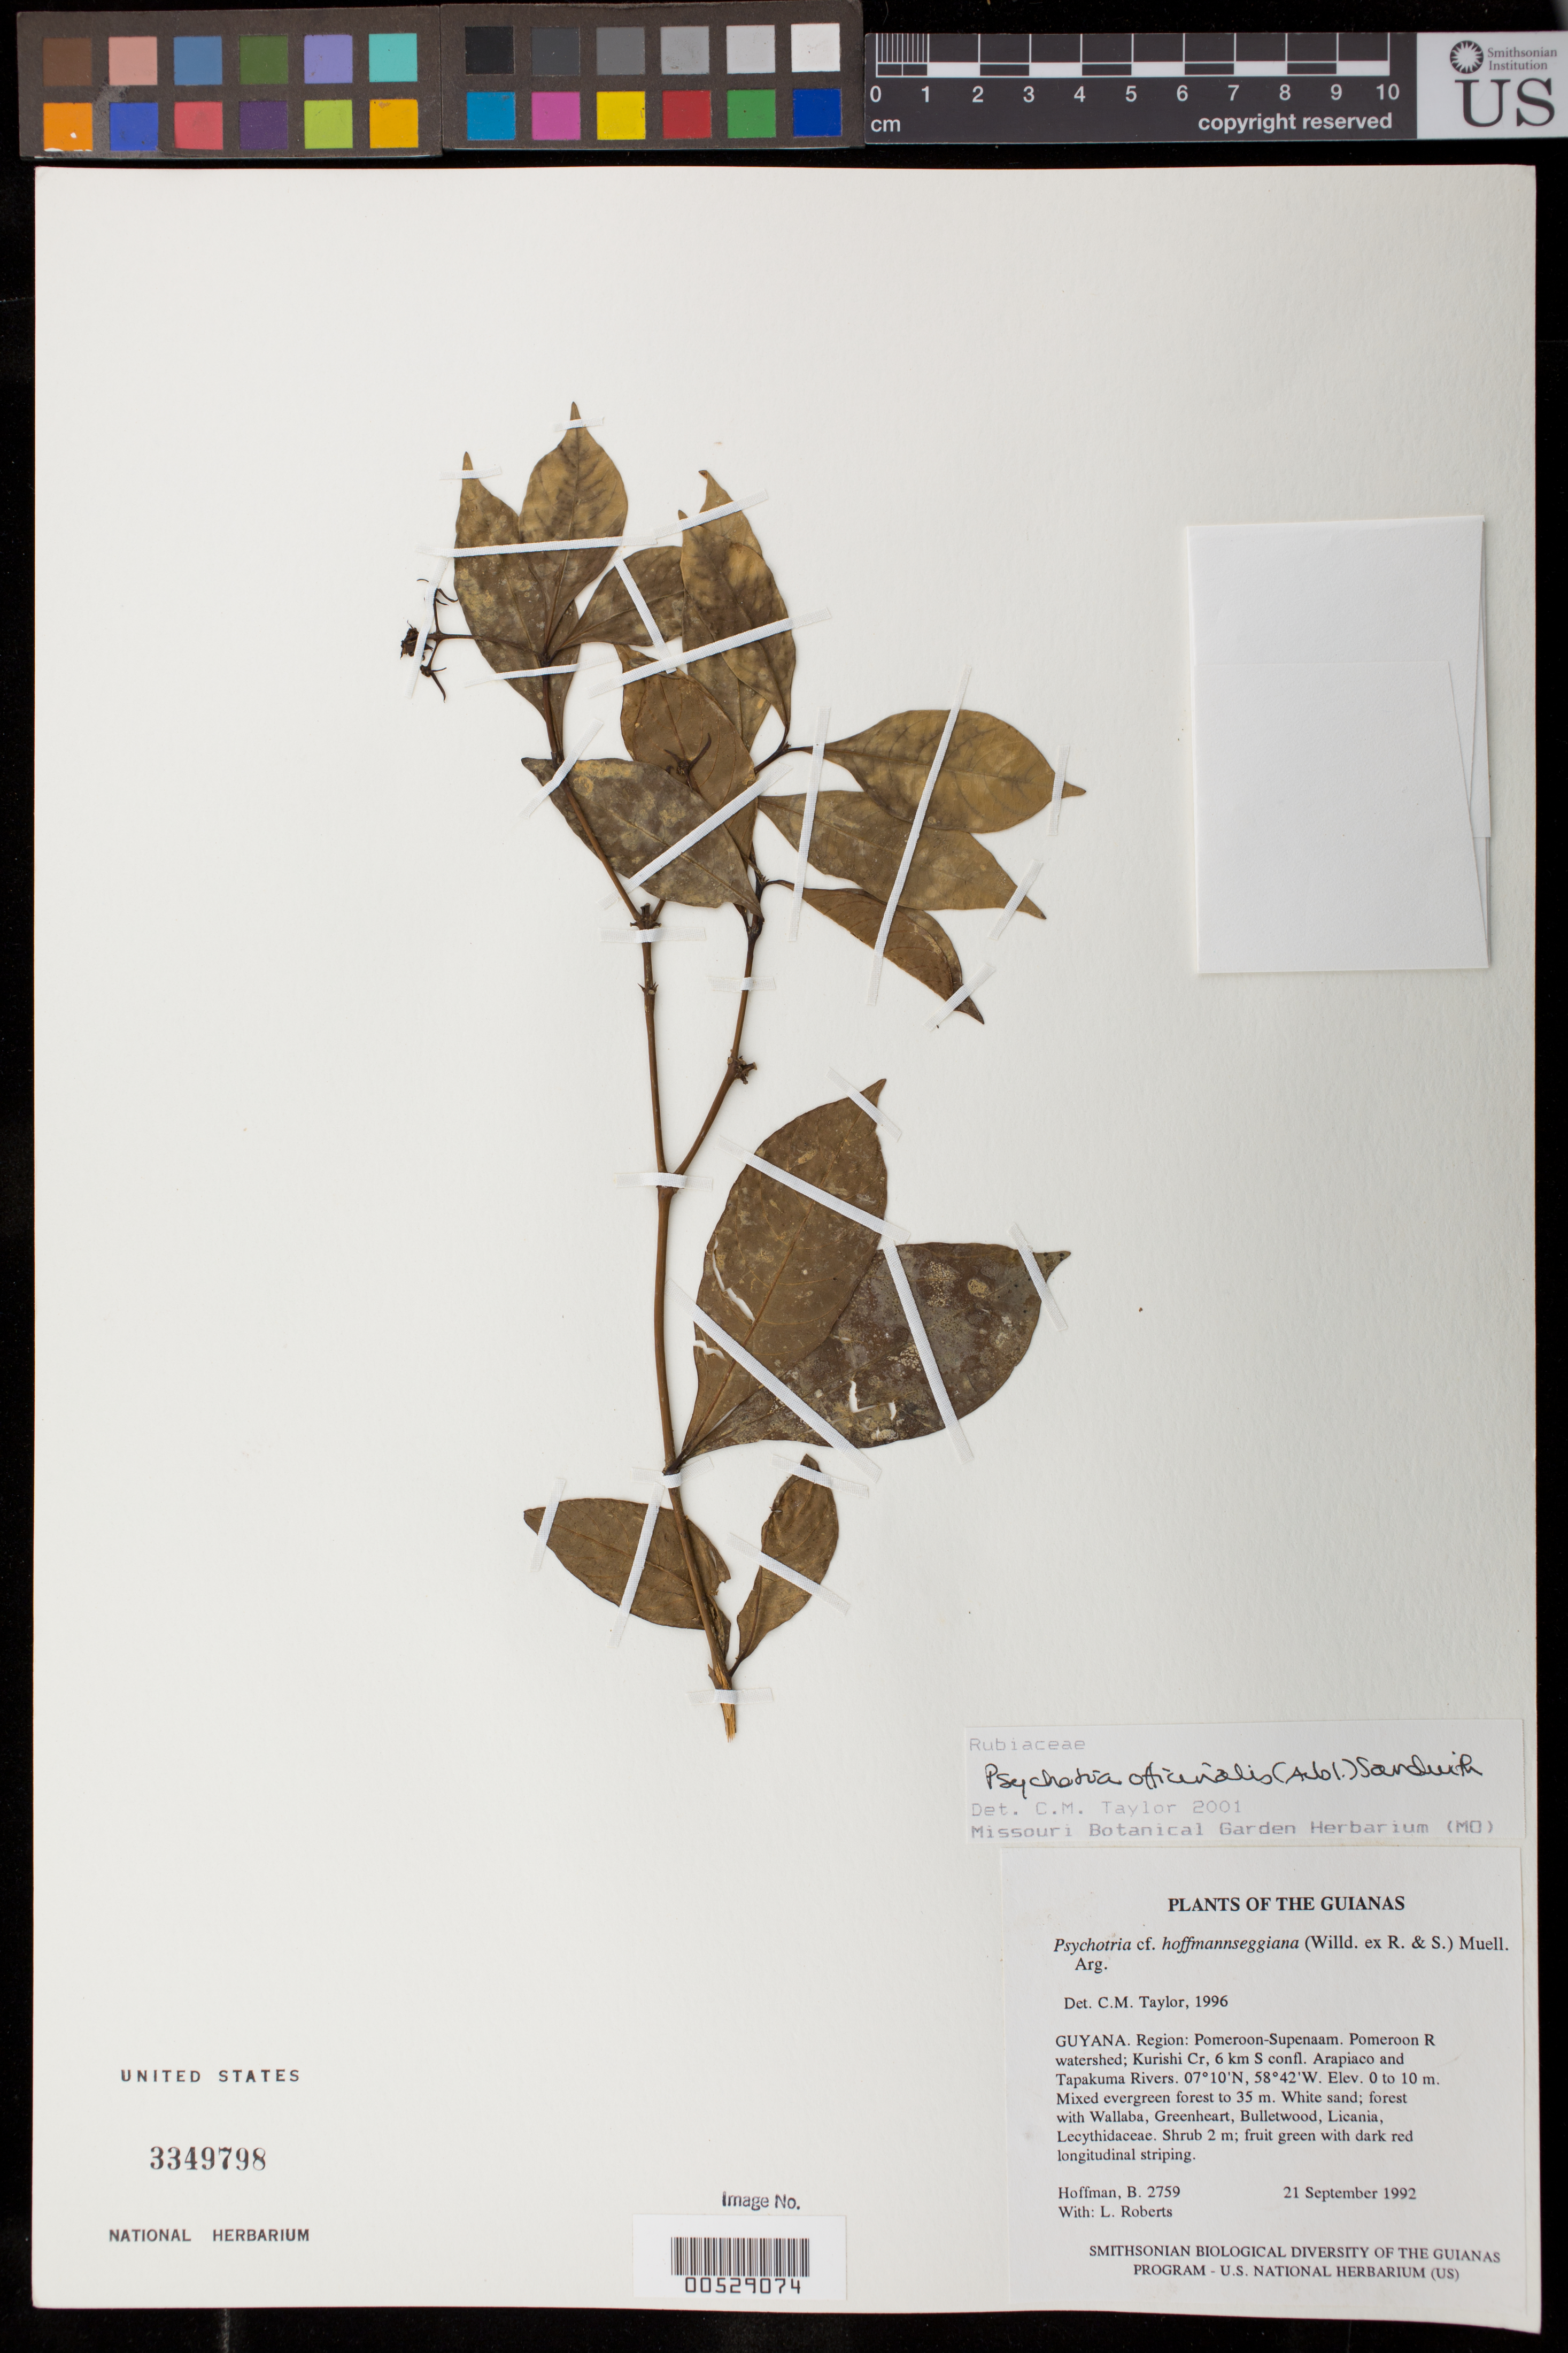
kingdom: Plantae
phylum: Tracheophyta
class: Magnoliopsida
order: Gentianales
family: Rubiaceae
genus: Palicourea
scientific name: Palicourea tenerior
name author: (Cham.) Delprete & J.H. Kirkbr.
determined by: Kirkbride, J. H., Jr.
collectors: B. Hoffman & L. Roberts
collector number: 2759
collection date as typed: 21 September 1992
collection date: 1992-09-21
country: Guyana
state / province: Pomeroon-Supenaam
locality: Pomeroon River watershed; Kurishi Creek, 6 km S of confluence of Arapiaco and Tapakuma Rivers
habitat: Mixed evergreen forest to 35 m. White sand; forest with Wallaba, Greenheart, Bulletwood, Licania, Lecythidaceae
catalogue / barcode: US 3349798